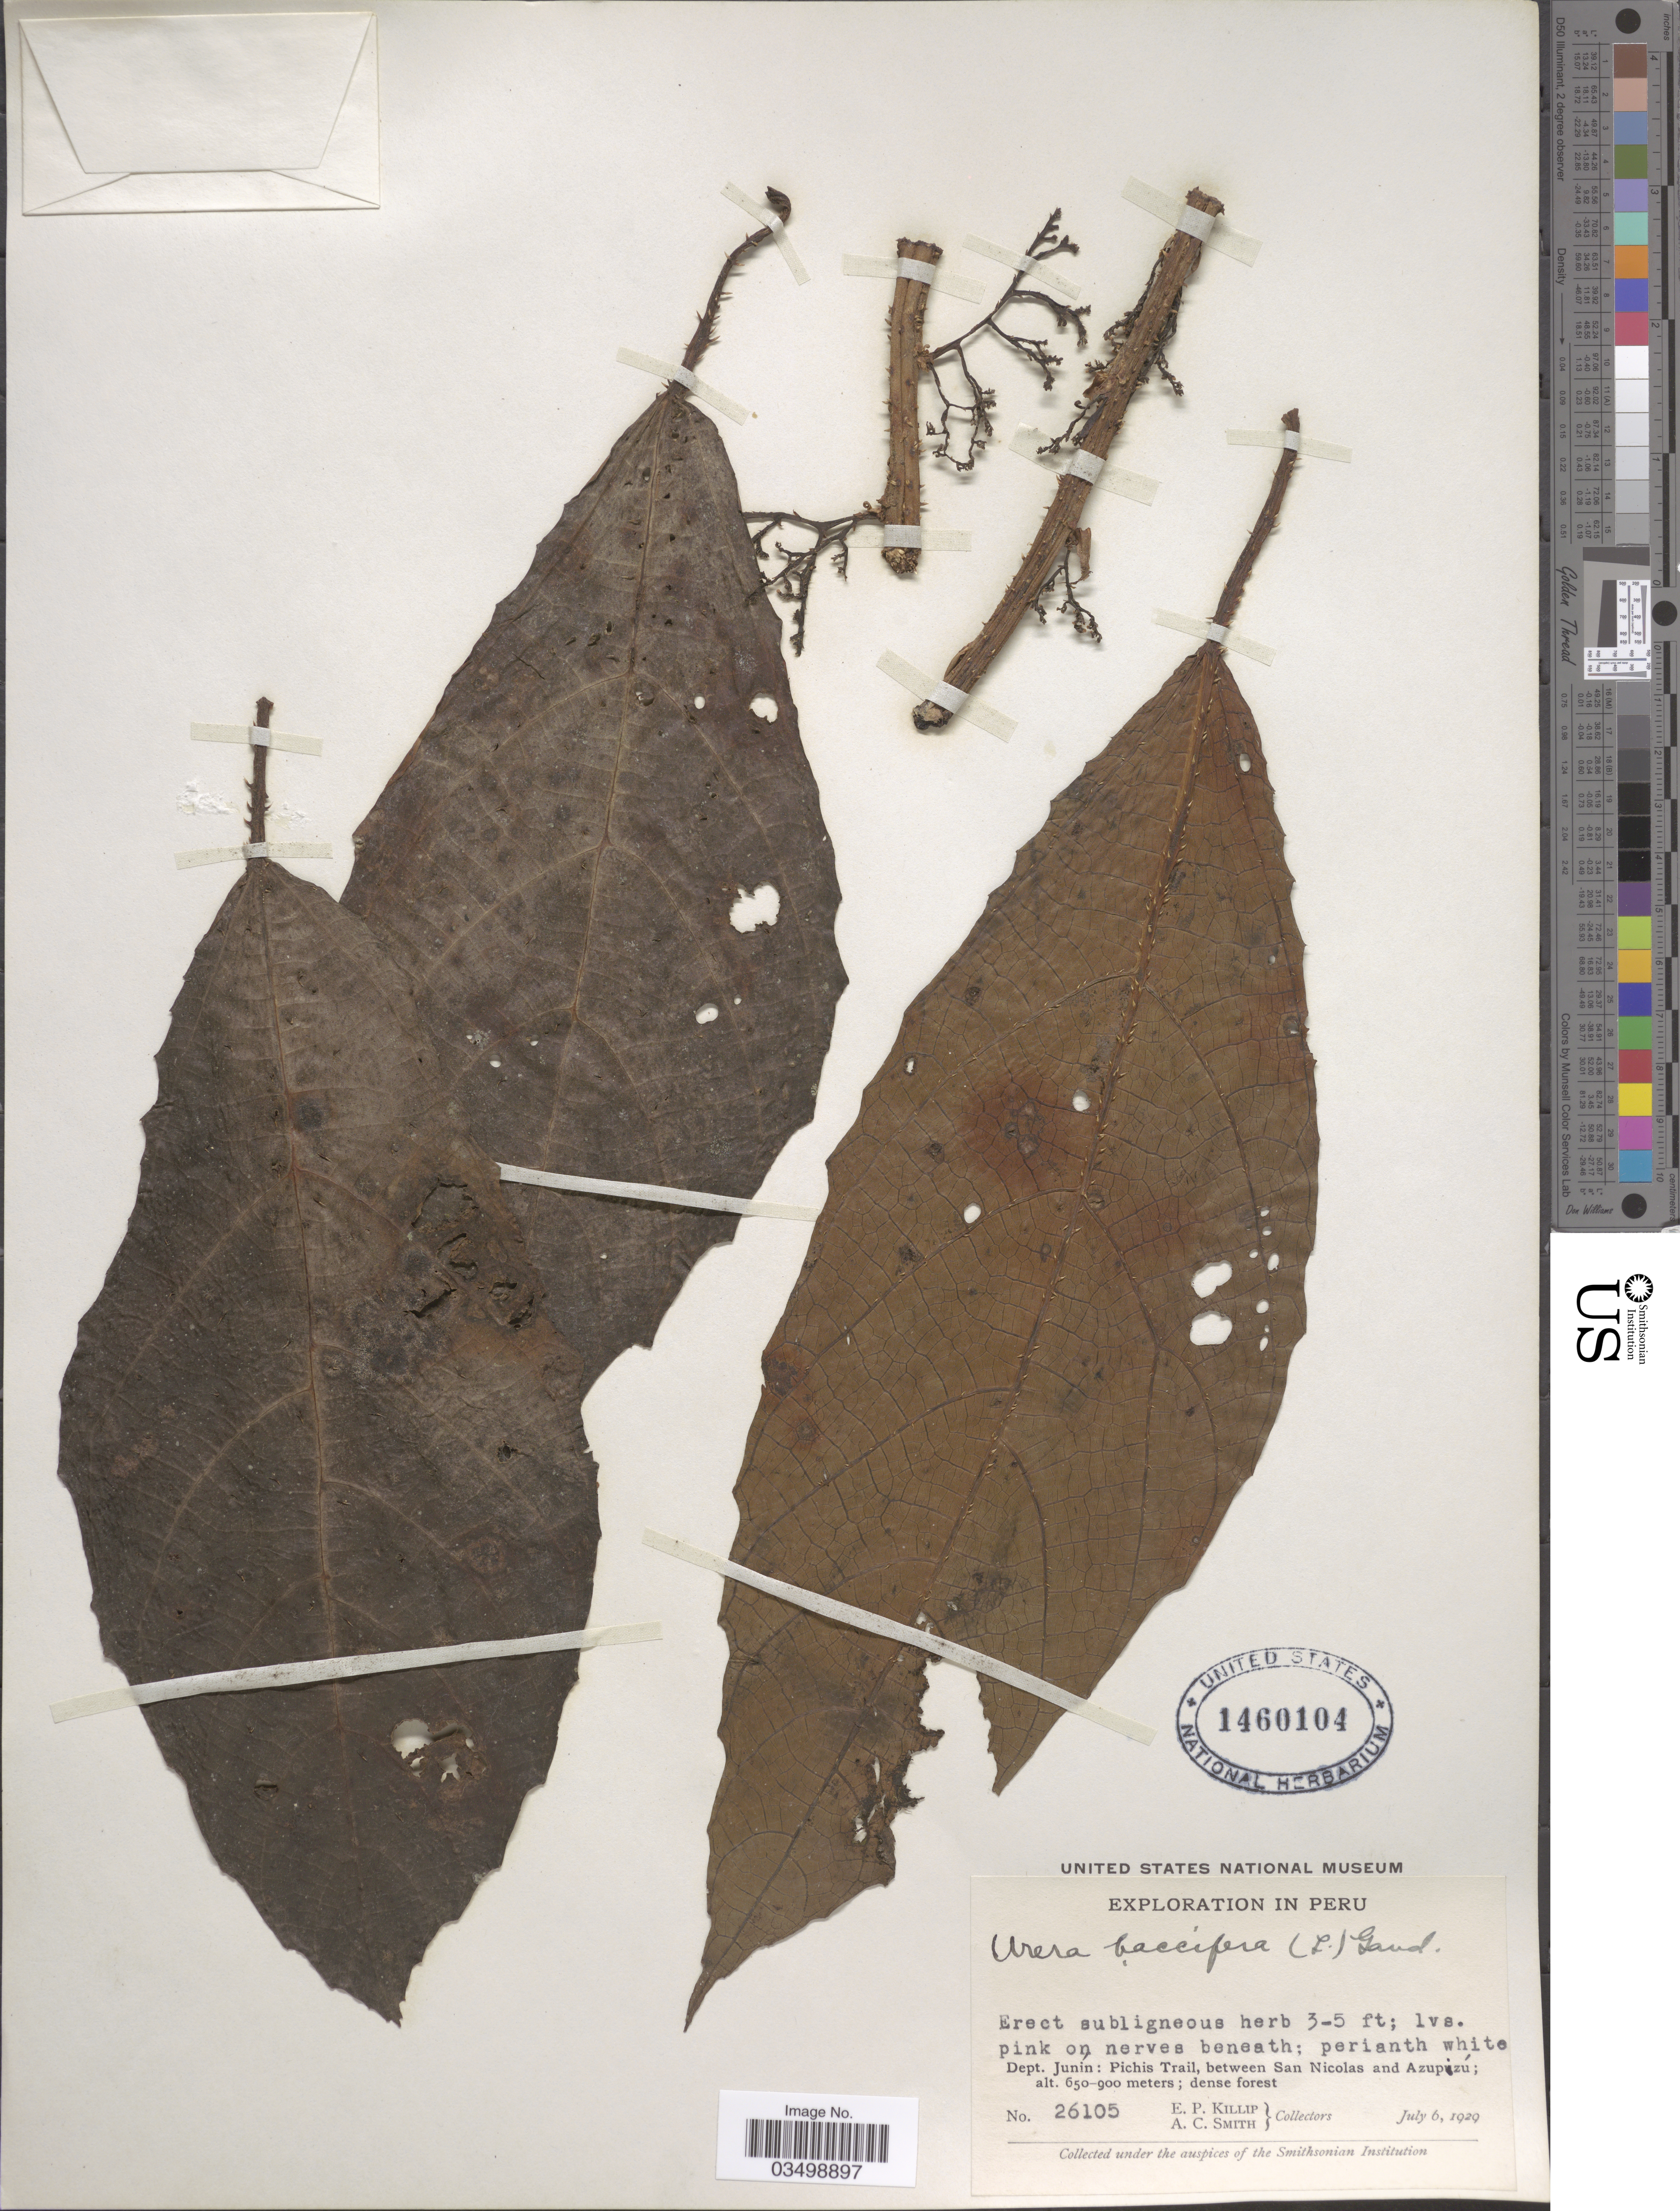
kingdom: Plantae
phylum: Tracheophyta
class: Magnoliopsida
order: Rosales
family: Urticaceae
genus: Urera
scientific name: Urera baccifera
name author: (L.) Gaudich. ex Wedd.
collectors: E. P. Killip & A. C. Smith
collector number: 26105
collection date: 1929-07-06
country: Peru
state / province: Junín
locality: Dept. Junín: Pichis Trail, between San Nicolas and Azupizú.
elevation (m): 650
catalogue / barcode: US 1460104